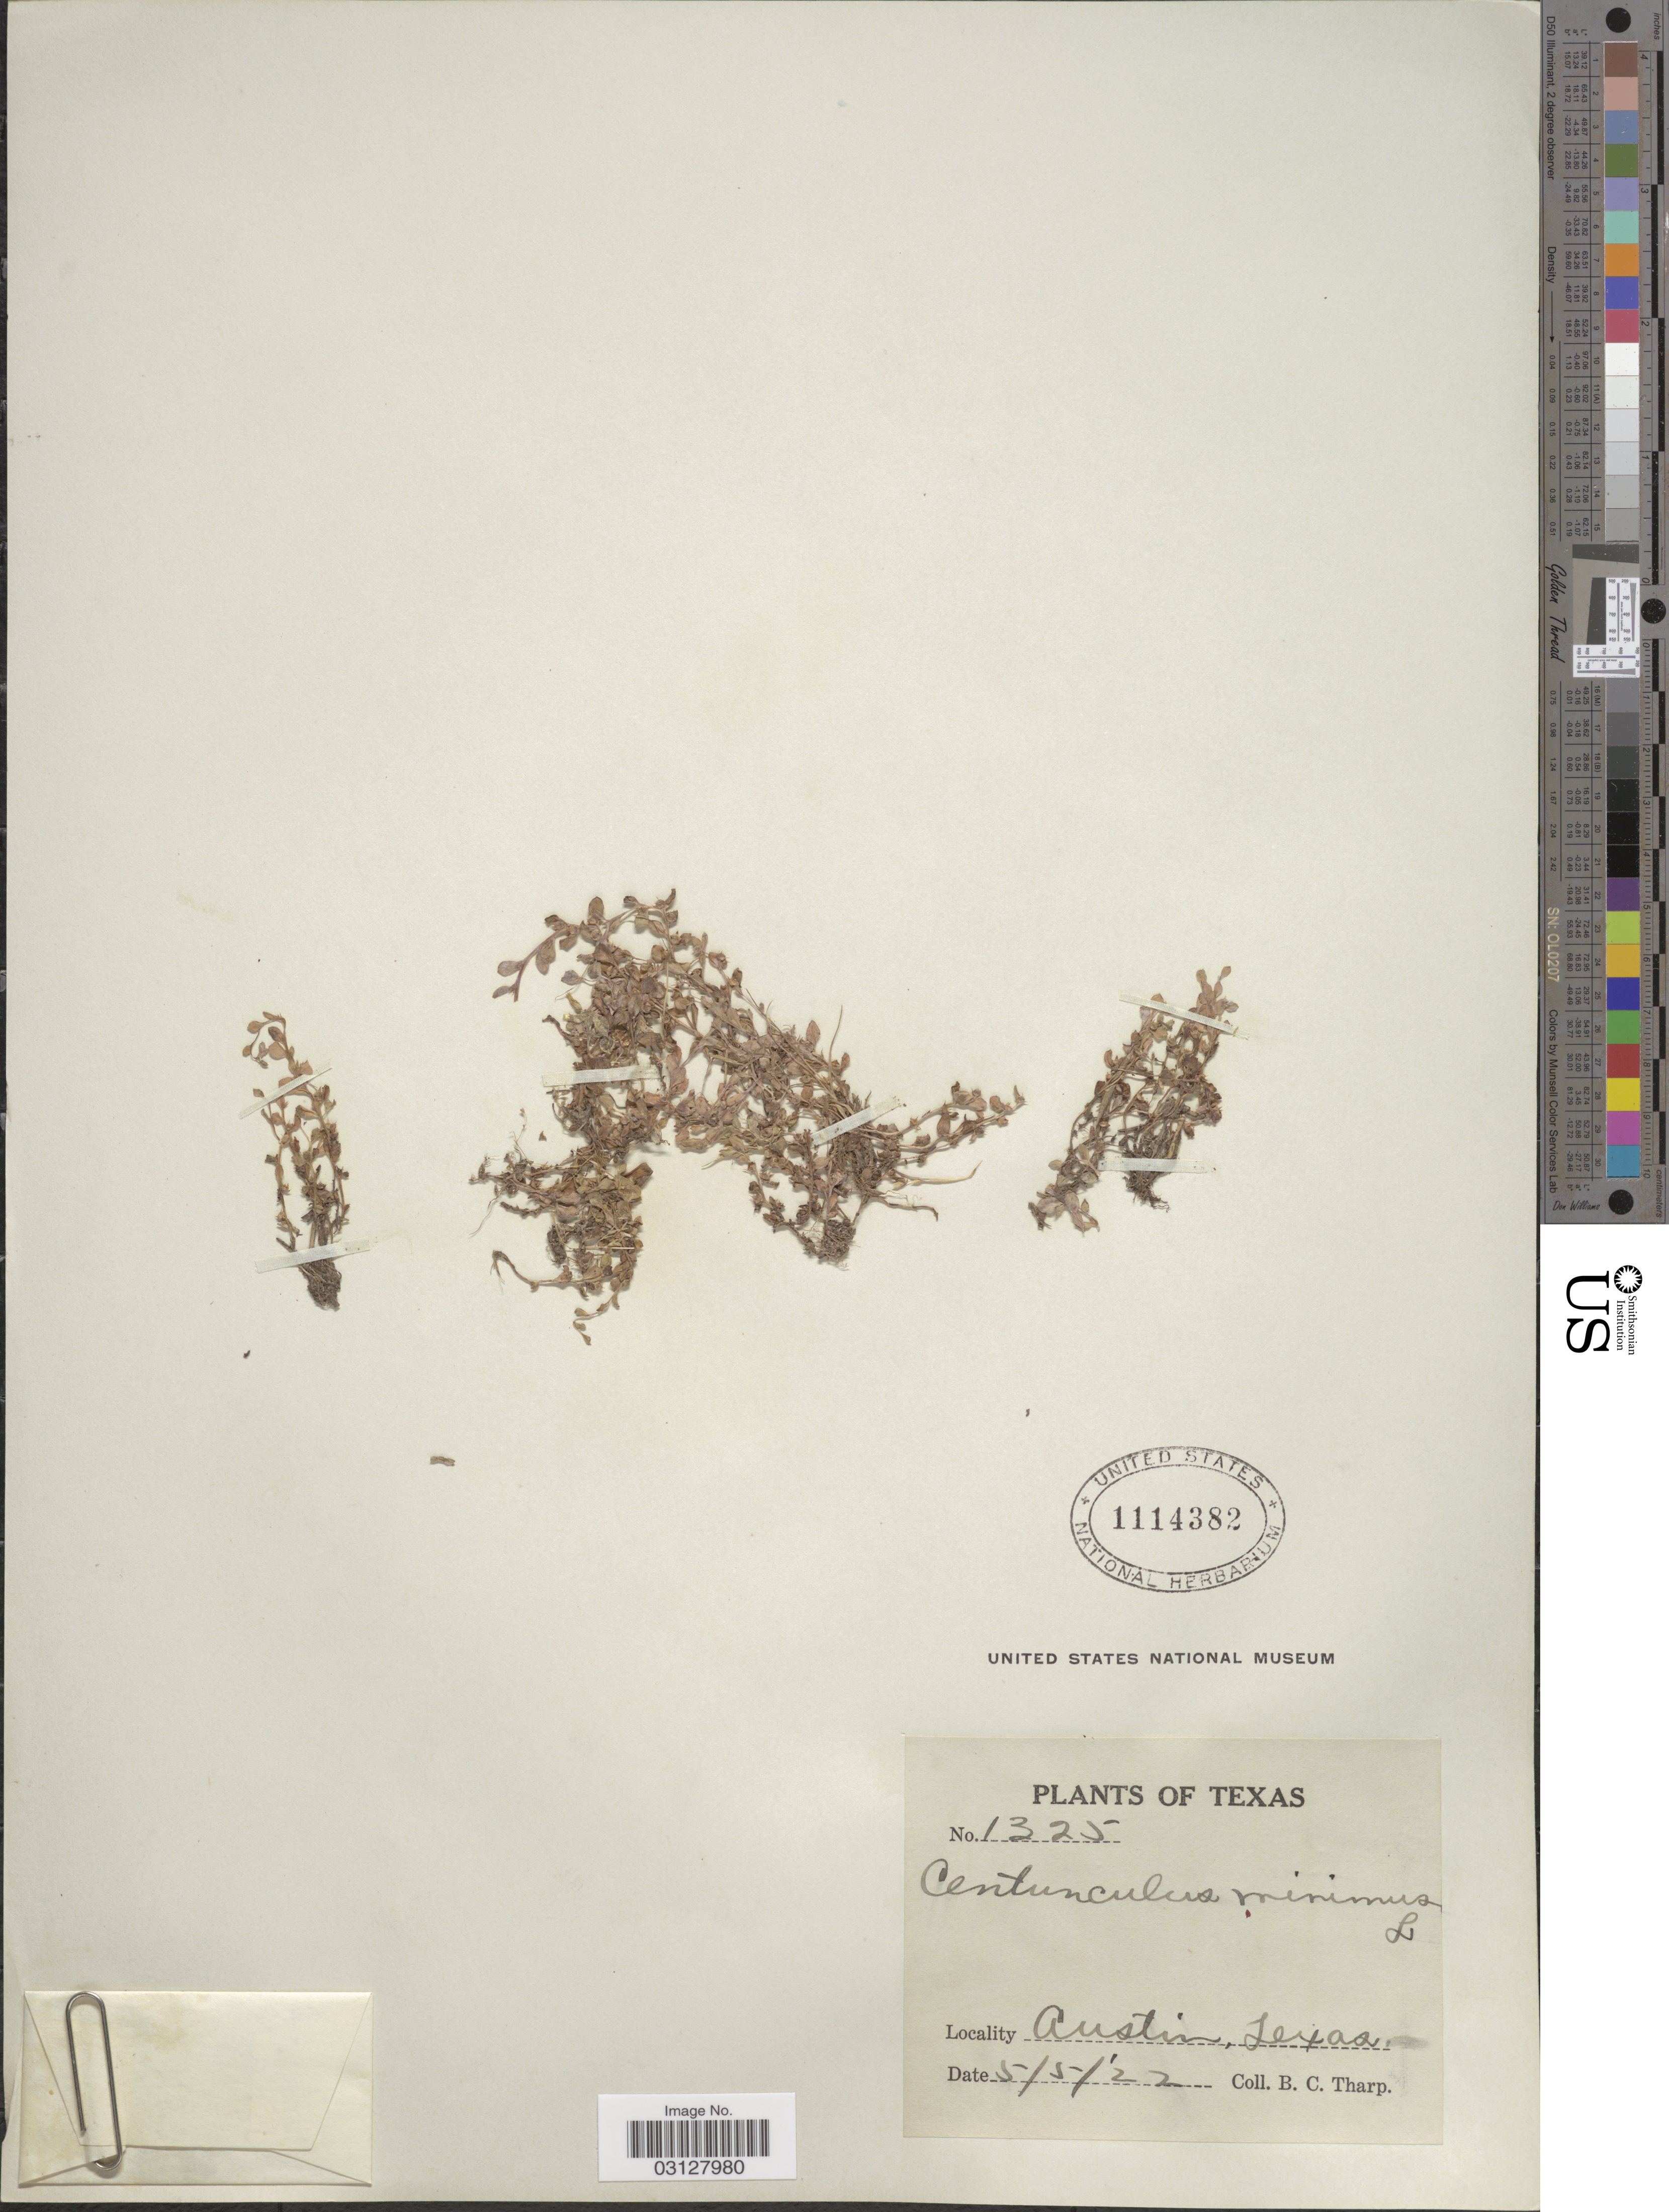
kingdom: Plantae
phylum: Tracheophyta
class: Magnoliopsida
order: Ericales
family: Primulaceae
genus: Centunculus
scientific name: Centunculus minimus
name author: L.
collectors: B. C. Tharp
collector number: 1325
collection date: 1922-05-05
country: United States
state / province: Texas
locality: Austin.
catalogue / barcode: US 1114382